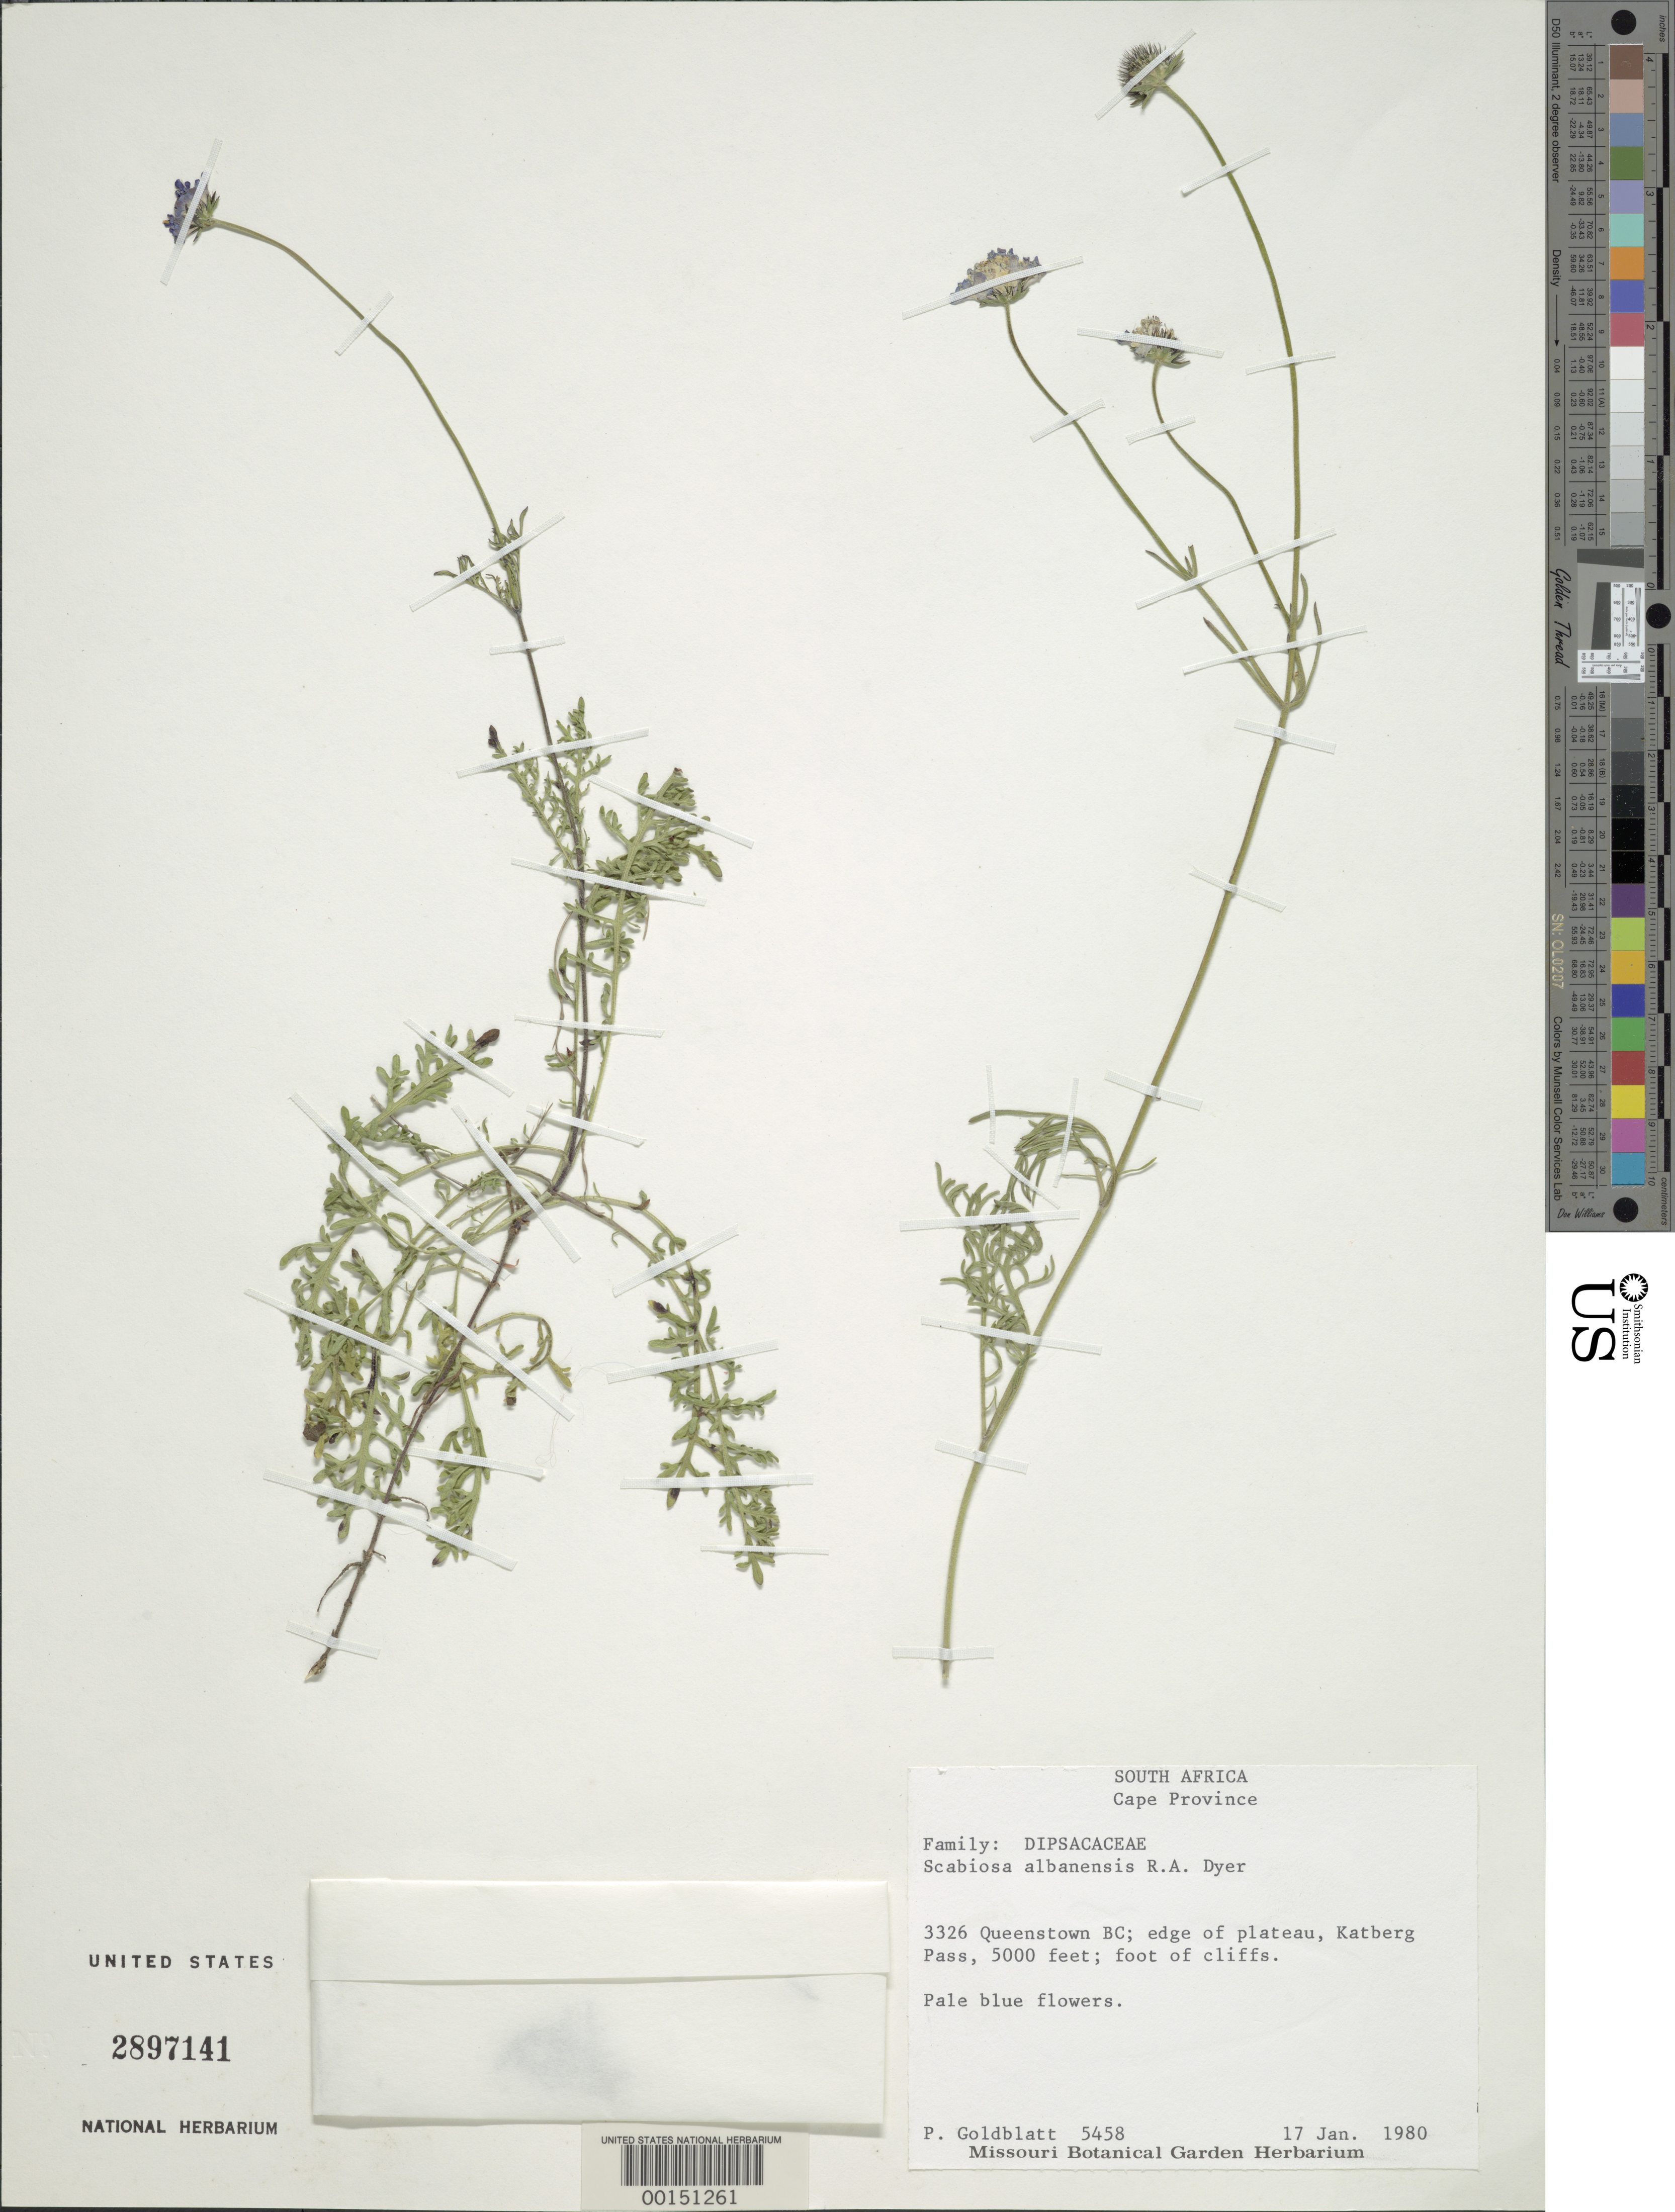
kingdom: Plantae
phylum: Tracheophyta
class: Magnoliopsida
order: Dipsacales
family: Caprifoliaceae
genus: Scabiosa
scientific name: Scabiosa albanensis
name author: R.A. Dyer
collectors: P. Goldblatt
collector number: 5458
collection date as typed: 17 Jan 1980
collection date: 1980-01-17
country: South Africa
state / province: Eastern Cape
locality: Queenstown, Katberg Pass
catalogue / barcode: US 2897141